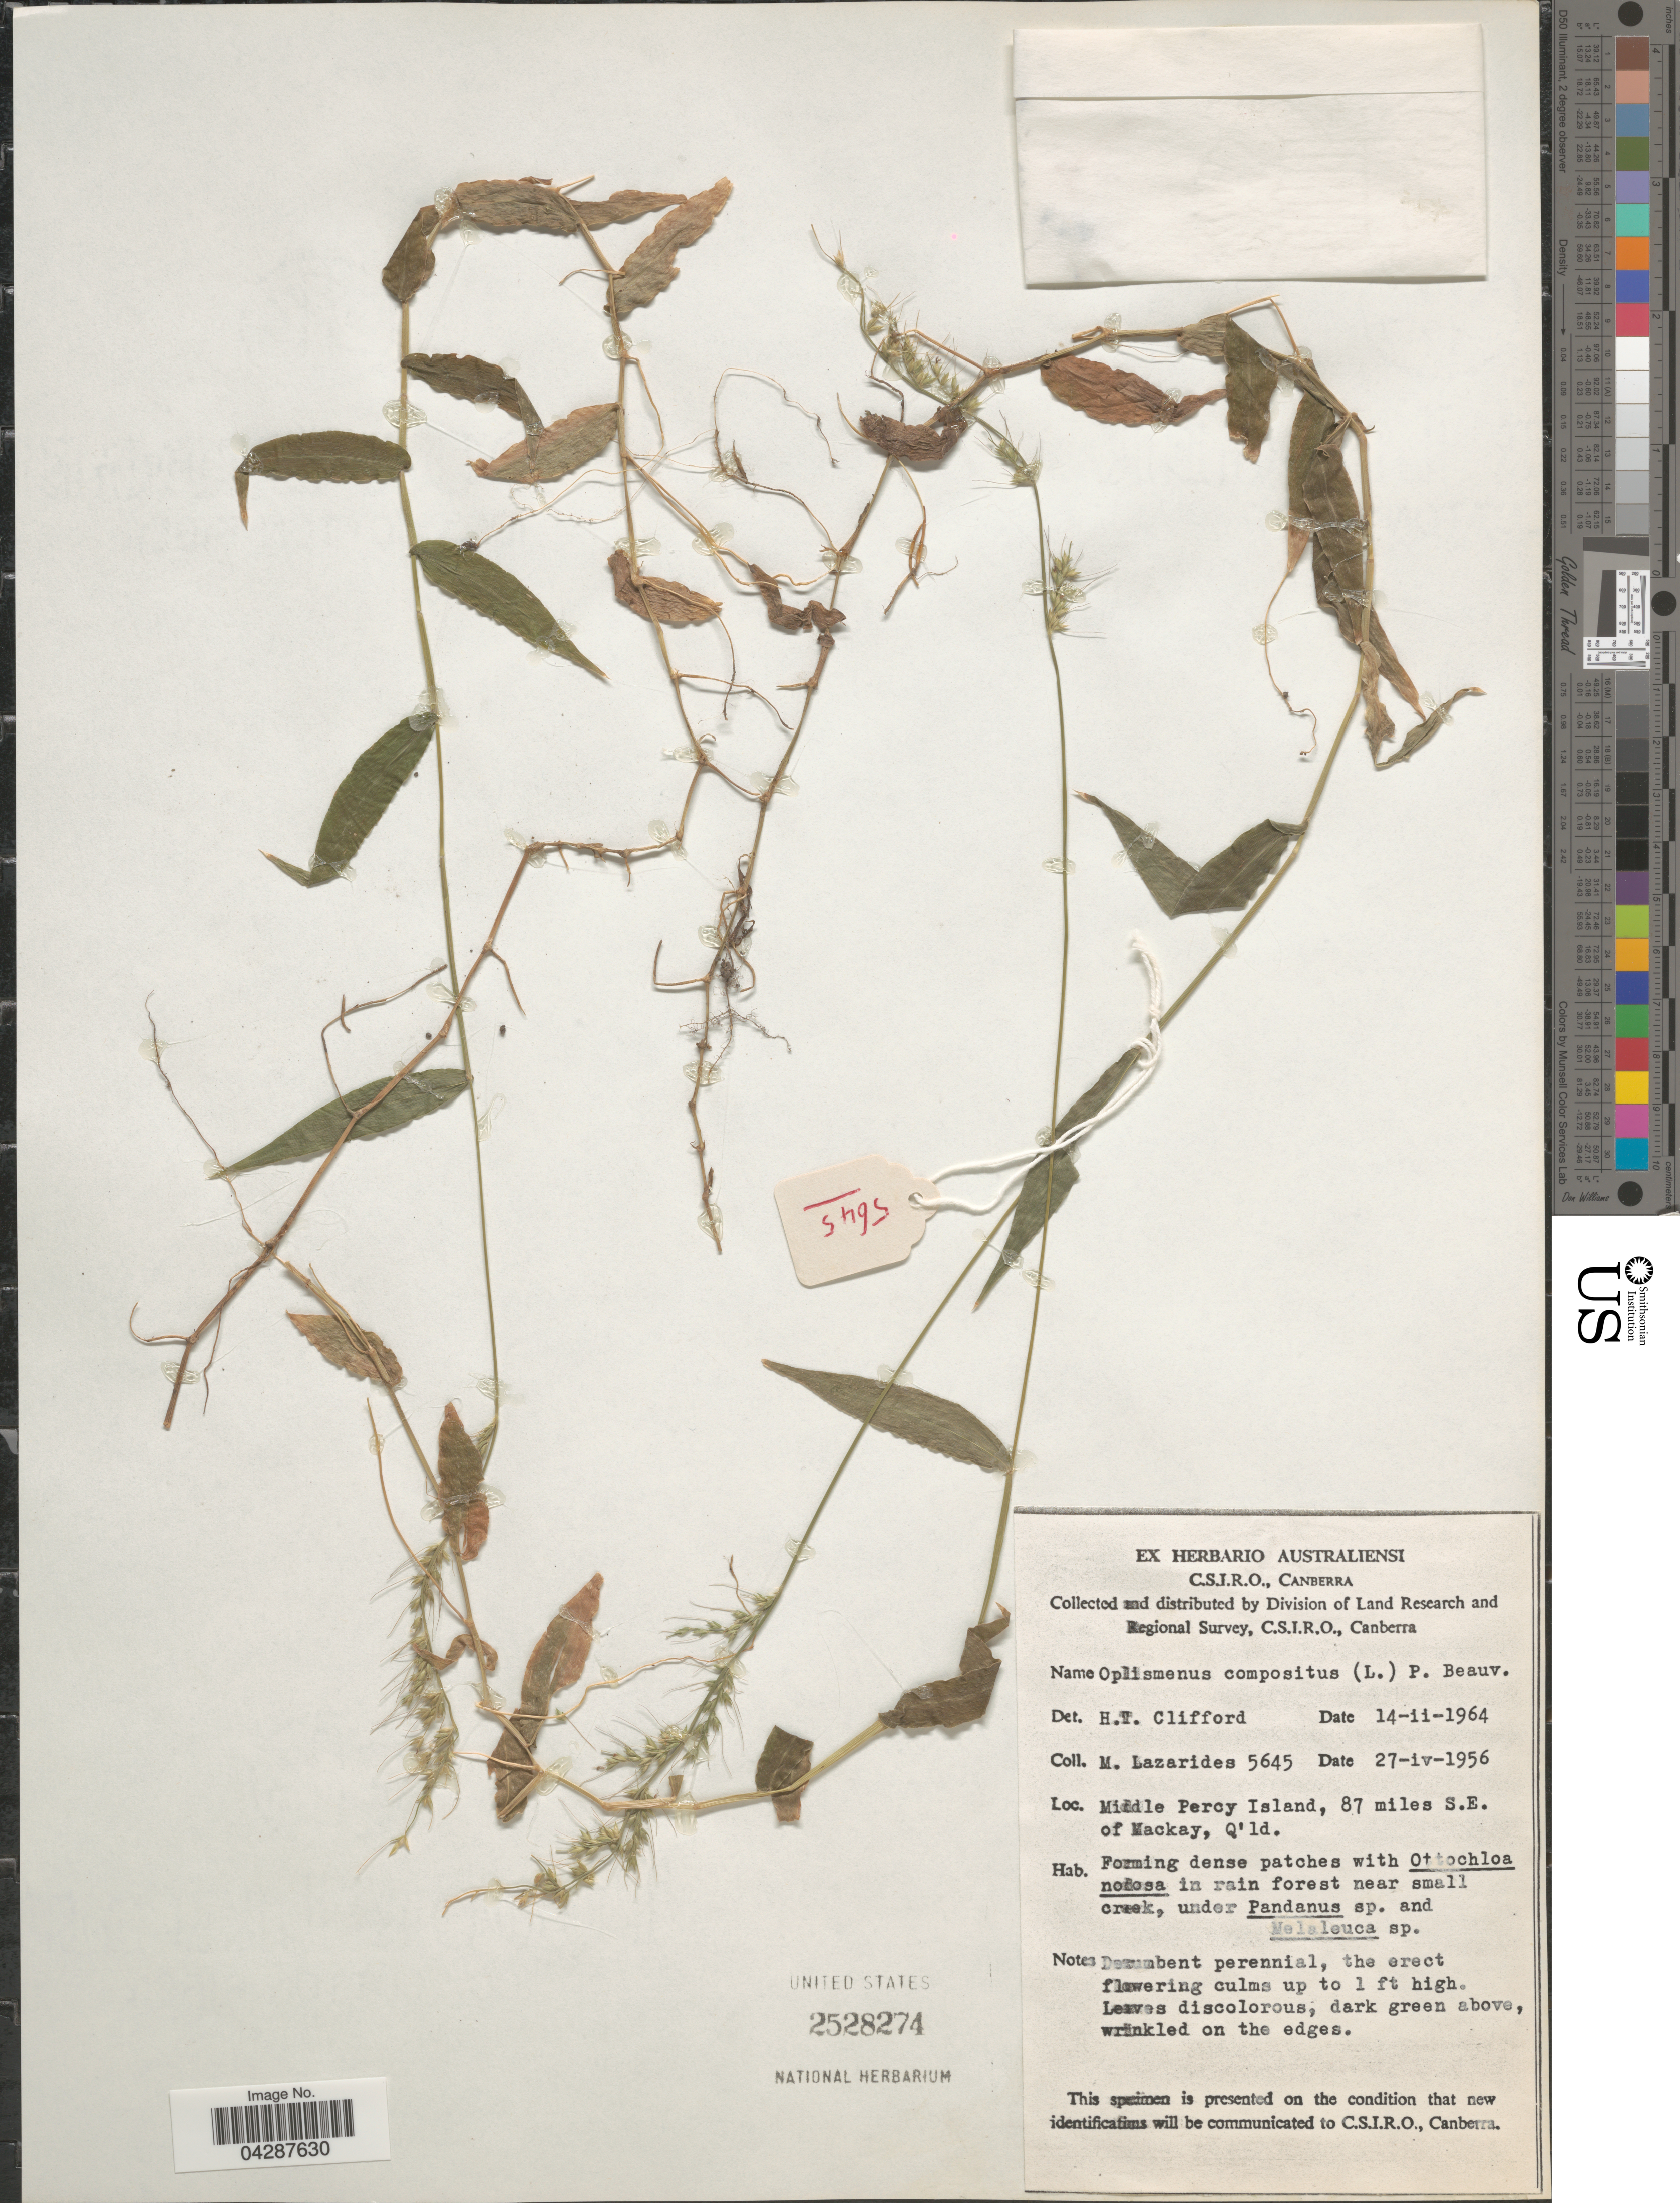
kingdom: Plantae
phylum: Tracheophyta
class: Liliopsida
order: Poales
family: Poaceae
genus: Oplismenus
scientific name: Oplismenus compositus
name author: (L.) P. Beauv.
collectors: M. Lazarides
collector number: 5645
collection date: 1956-04-27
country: Australia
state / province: Queensland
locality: Middle Percy Island, 87 miles S.E. of Mackay.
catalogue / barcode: US 2528274